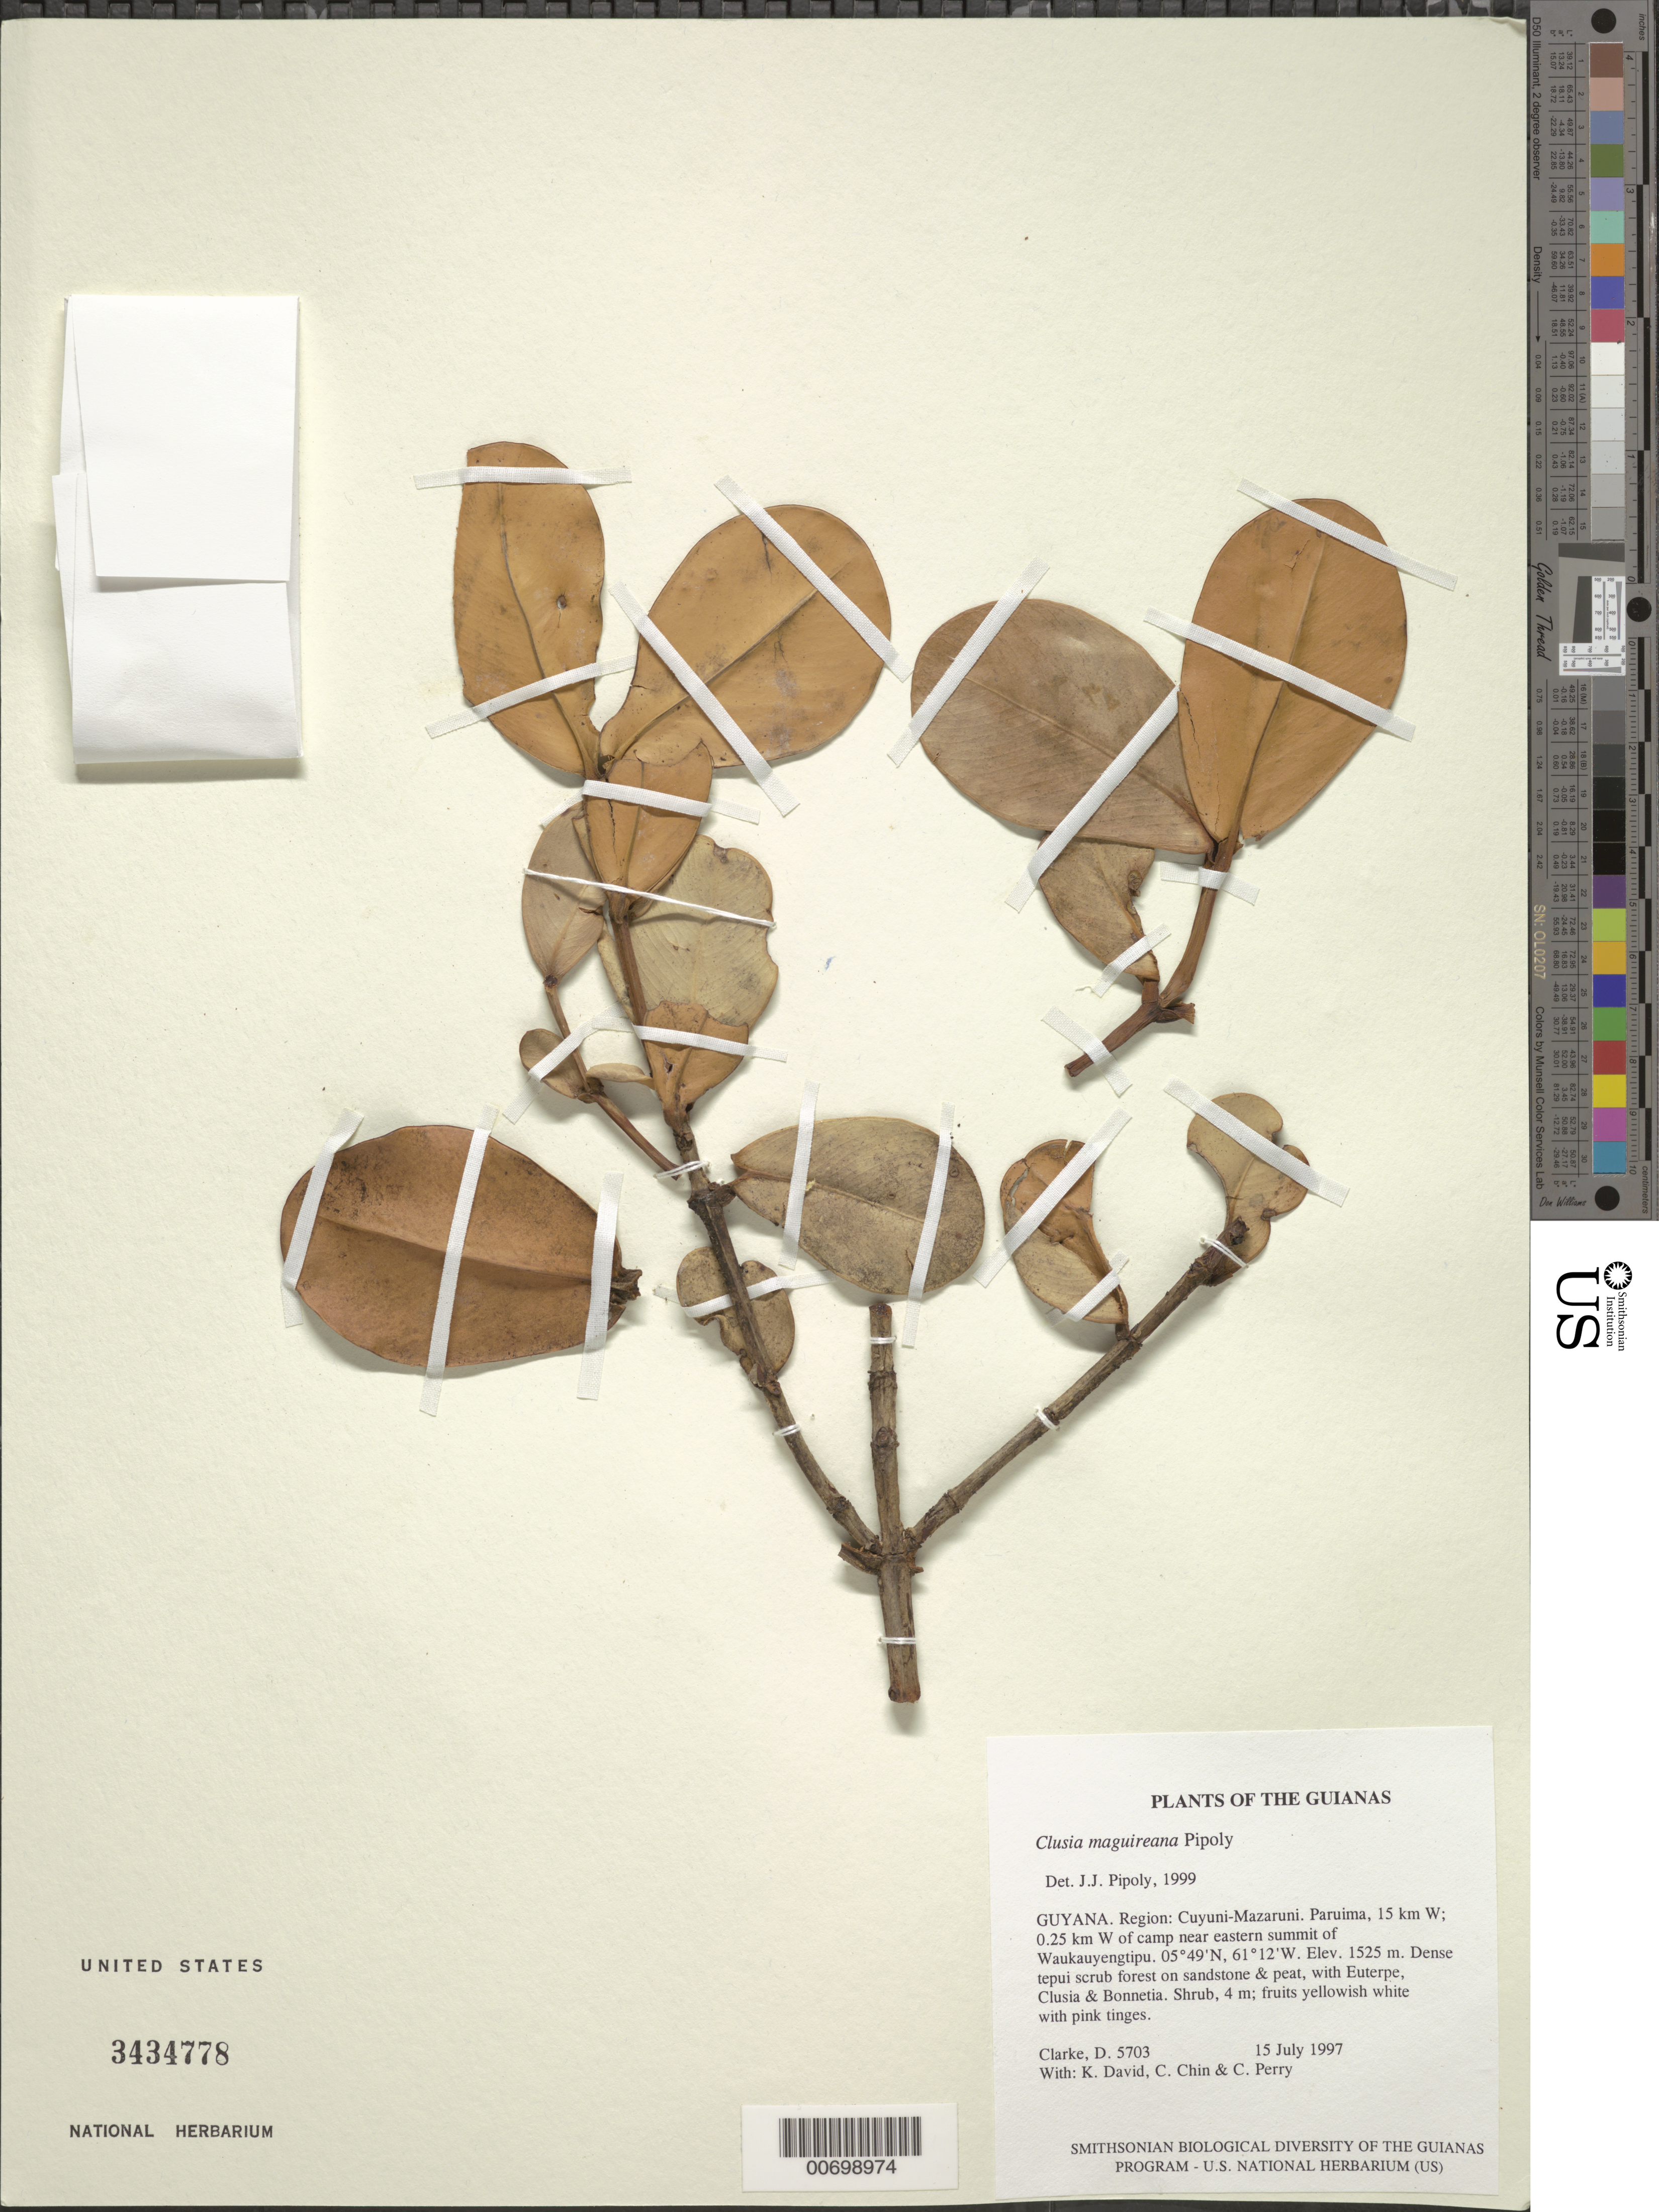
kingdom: Plantae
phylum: Tracheophyta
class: Magnoliopsida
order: Malpighiales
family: Clusiaceae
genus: Clusia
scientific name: Clusia maguireana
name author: Pipoly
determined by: Pipoly, J. J., III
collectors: H. D. Clarke, K. David, C. Chin & C. Perry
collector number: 5703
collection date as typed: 15 July 1997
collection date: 1997-07-15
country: Guyana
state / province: Cuyuni-Mazaruni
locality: Paruima, 15 km W; 0.25 km W of camp near eastern summit of Waukauyengtipu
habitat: Dense tepui scrub forest on sandstone & peat, with Euterpe, Clusia & Bonnetia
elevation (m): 1525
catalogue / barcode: US 3434778